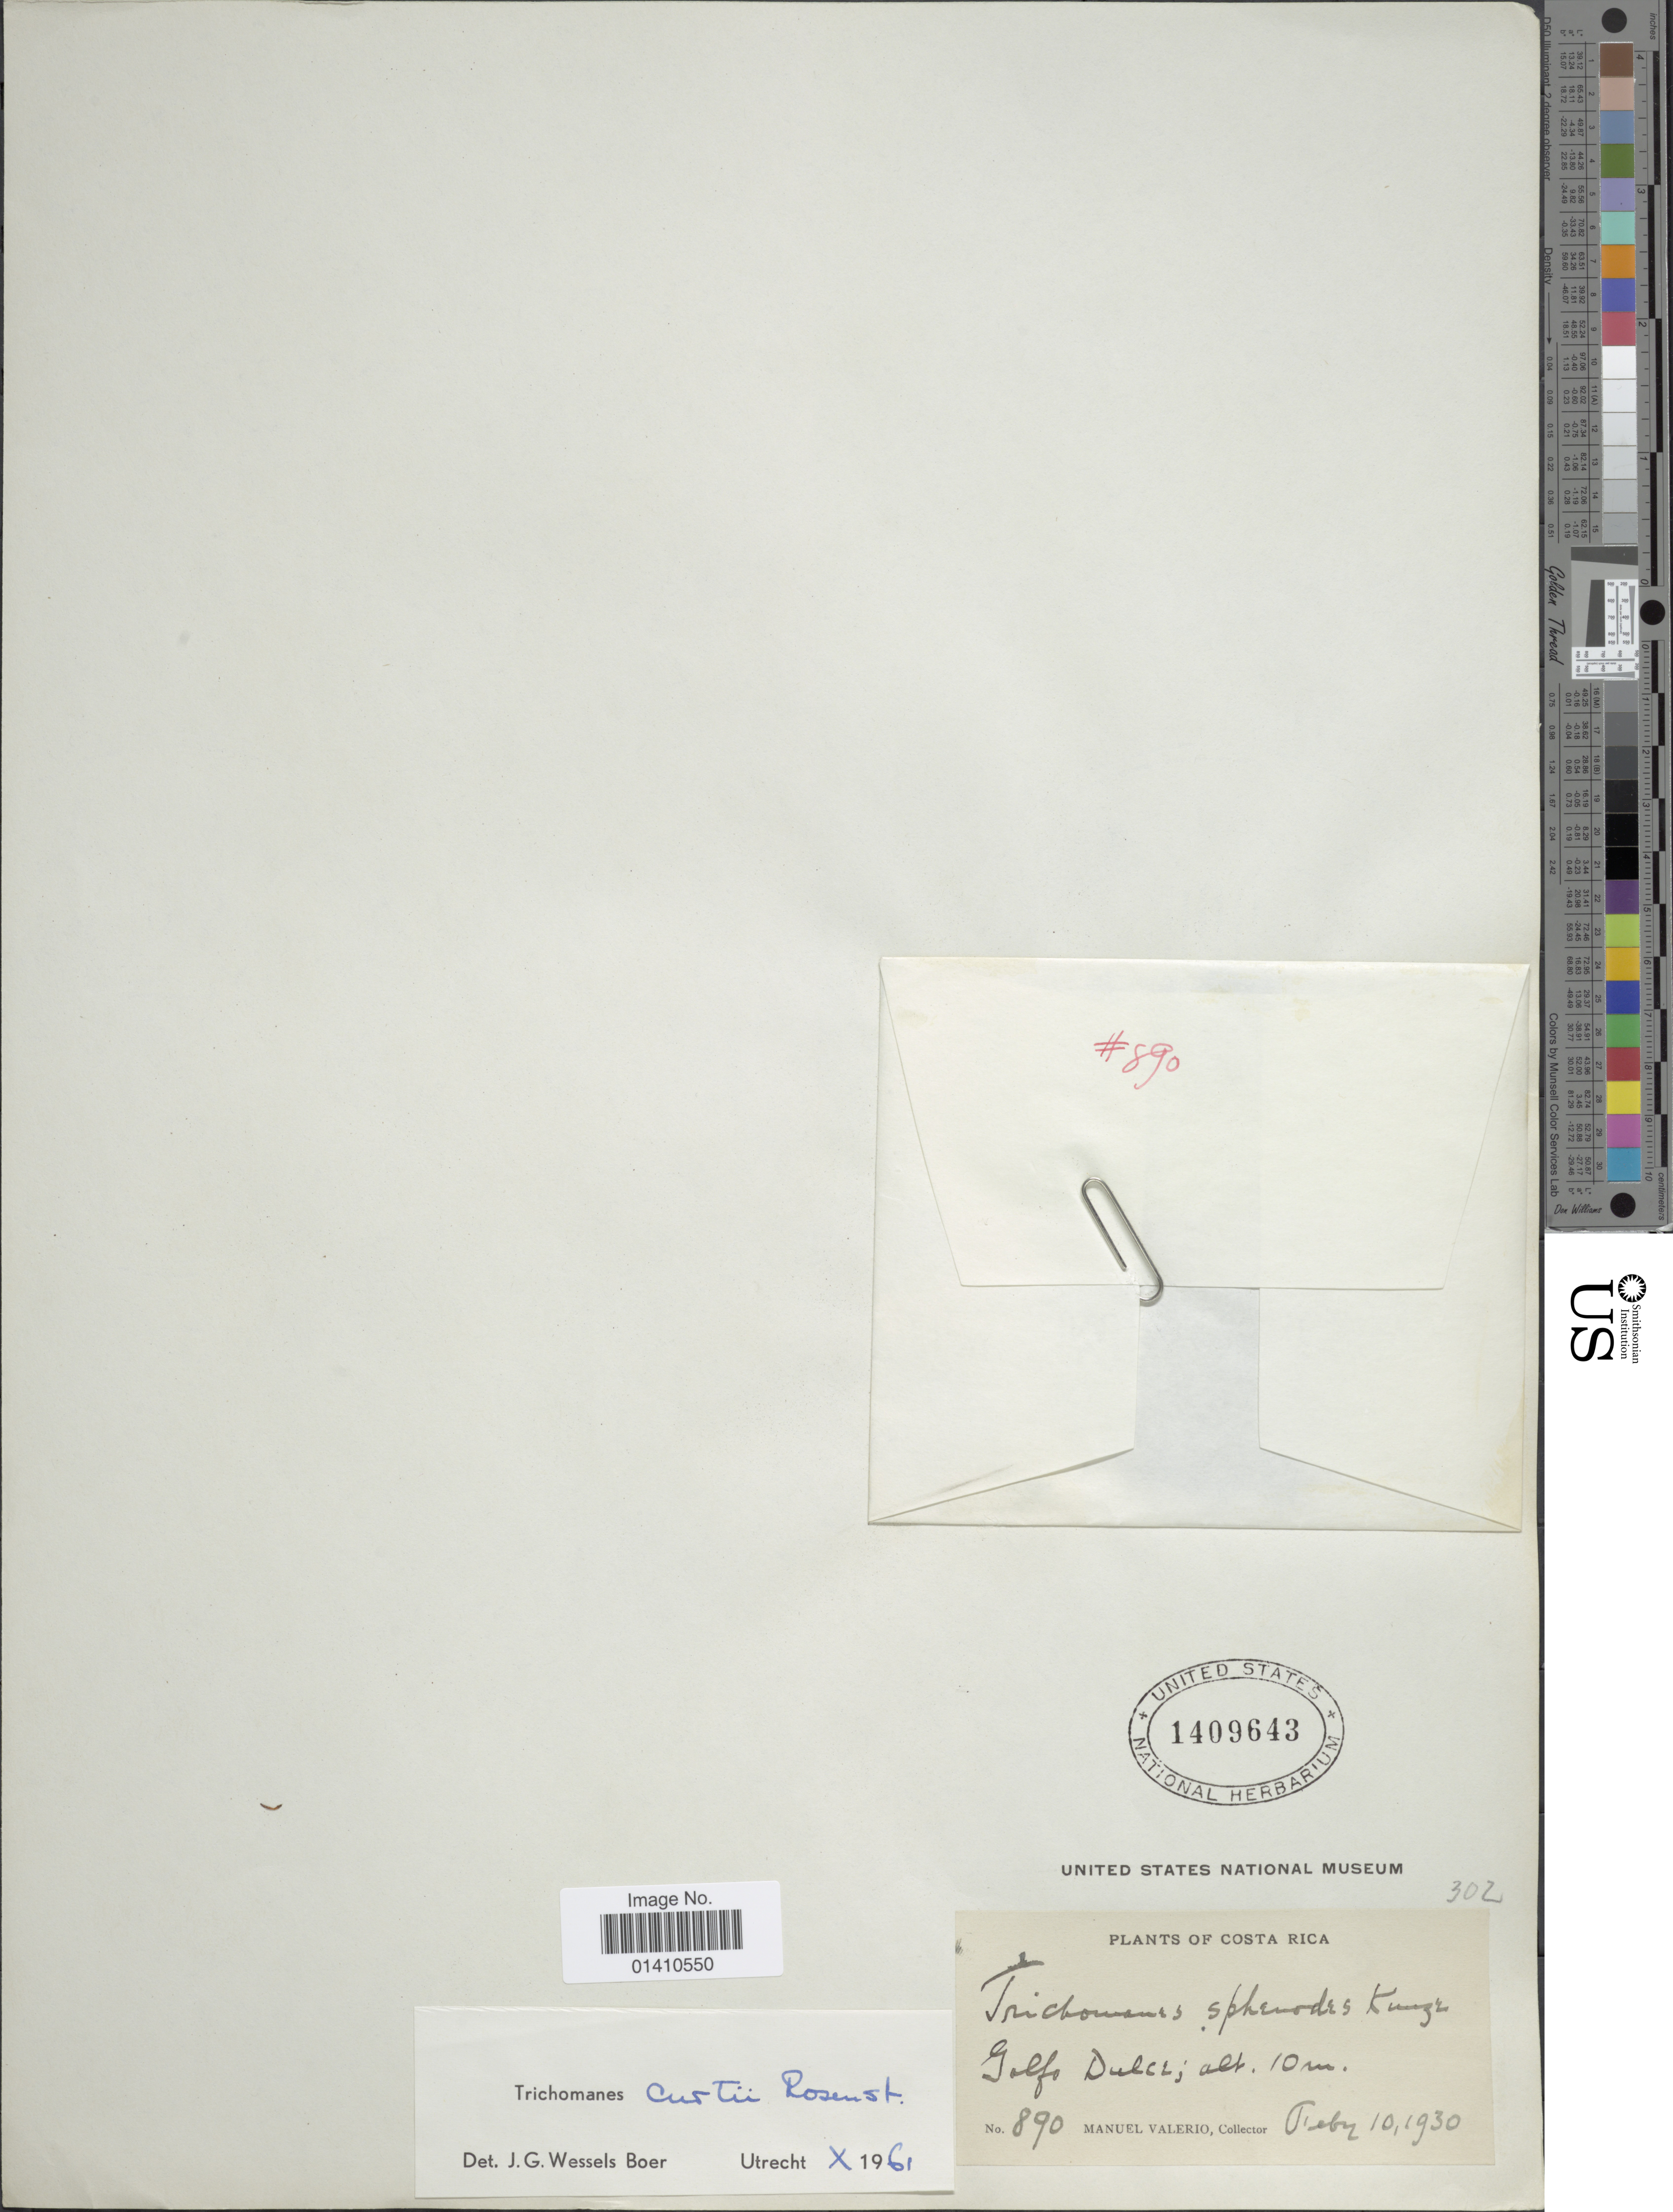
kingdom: Plantae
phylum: Tracheophyta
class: Polypodiopsida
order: Hymenophyllales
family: Hymenophyllaceae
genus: Didymoglossum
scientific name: Didymoglossum curtii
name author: (Rosenst.) Pic. Serm.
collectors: M. Valerio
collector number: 890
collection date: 1930-02-10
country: Costa Rica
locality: Golfo Dulci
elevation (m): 10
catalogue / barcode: US 1409643